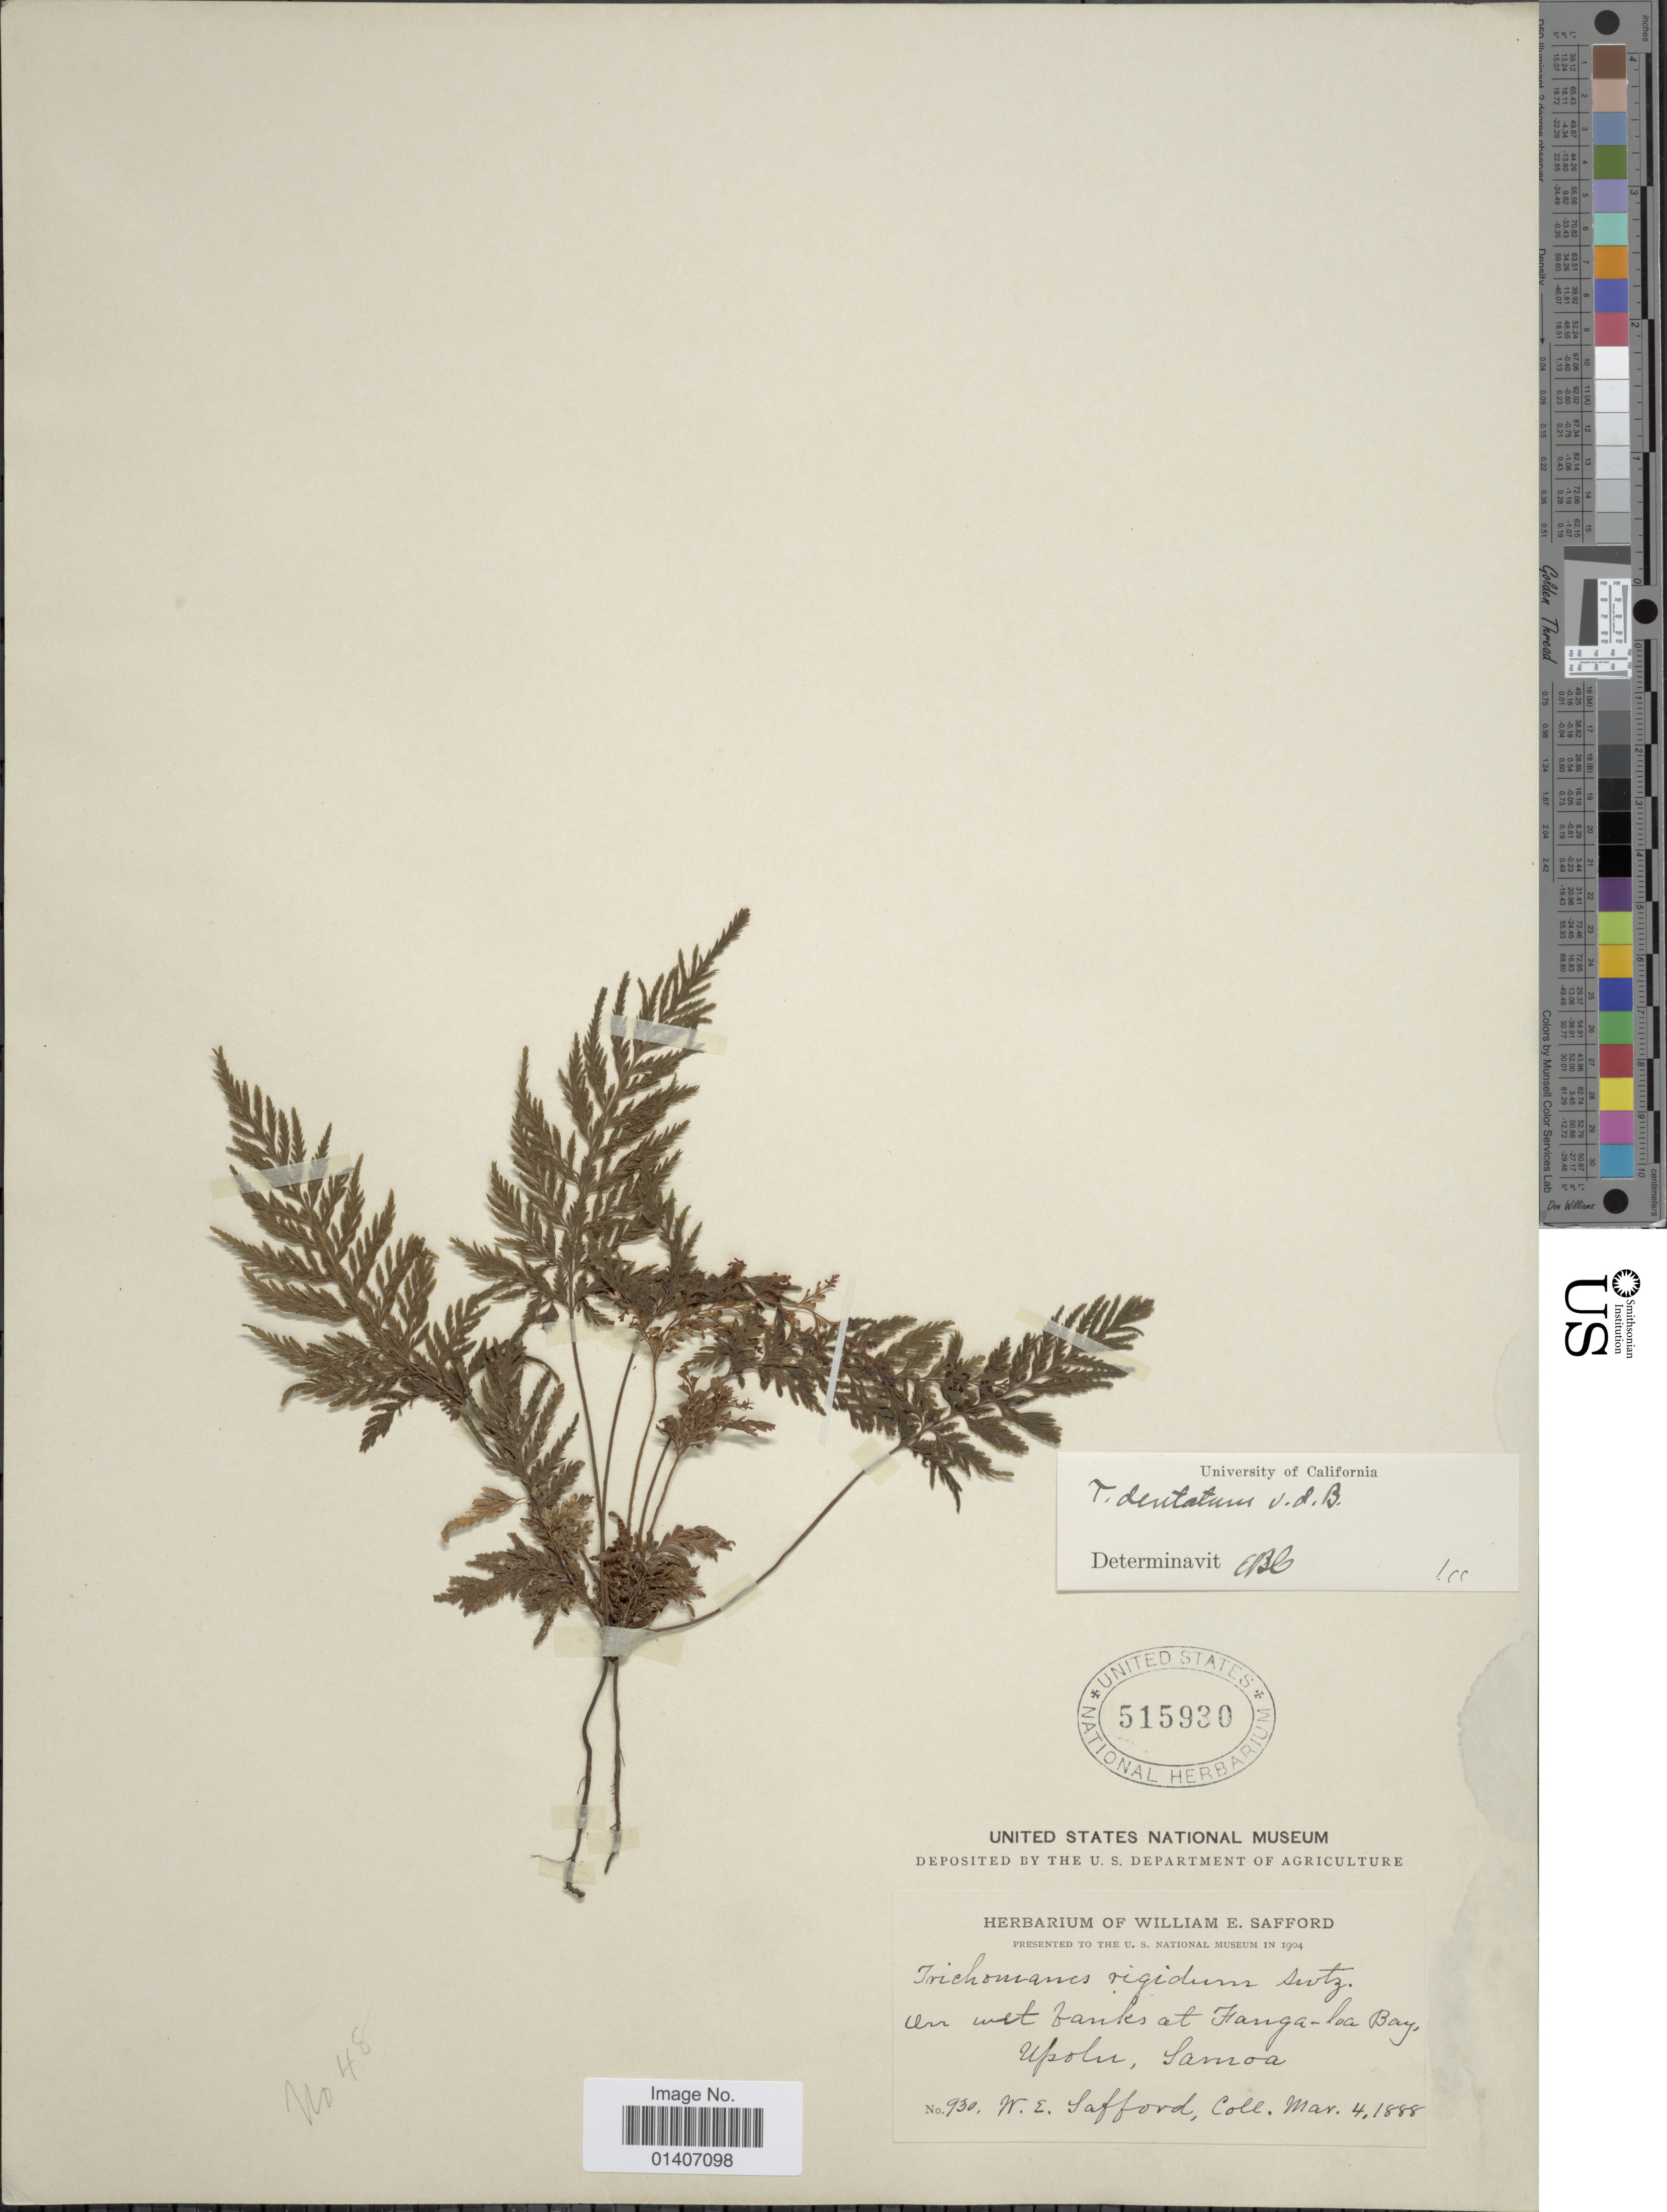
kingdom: Plantae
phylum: Tracheophyta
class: Polypodiopsida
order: Hymenophyllales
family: Hymenophyllaceae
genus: Abrodictyum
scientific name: Abrodictyum dentatum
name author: (Bosch) Ebihara & K. Iwats.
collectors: W. E. Safford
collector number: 930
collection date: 1888-03-04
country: Samoa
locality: On wet banks at Tranga-loa Bay, Upolu, Samoa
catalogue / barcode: US 515930